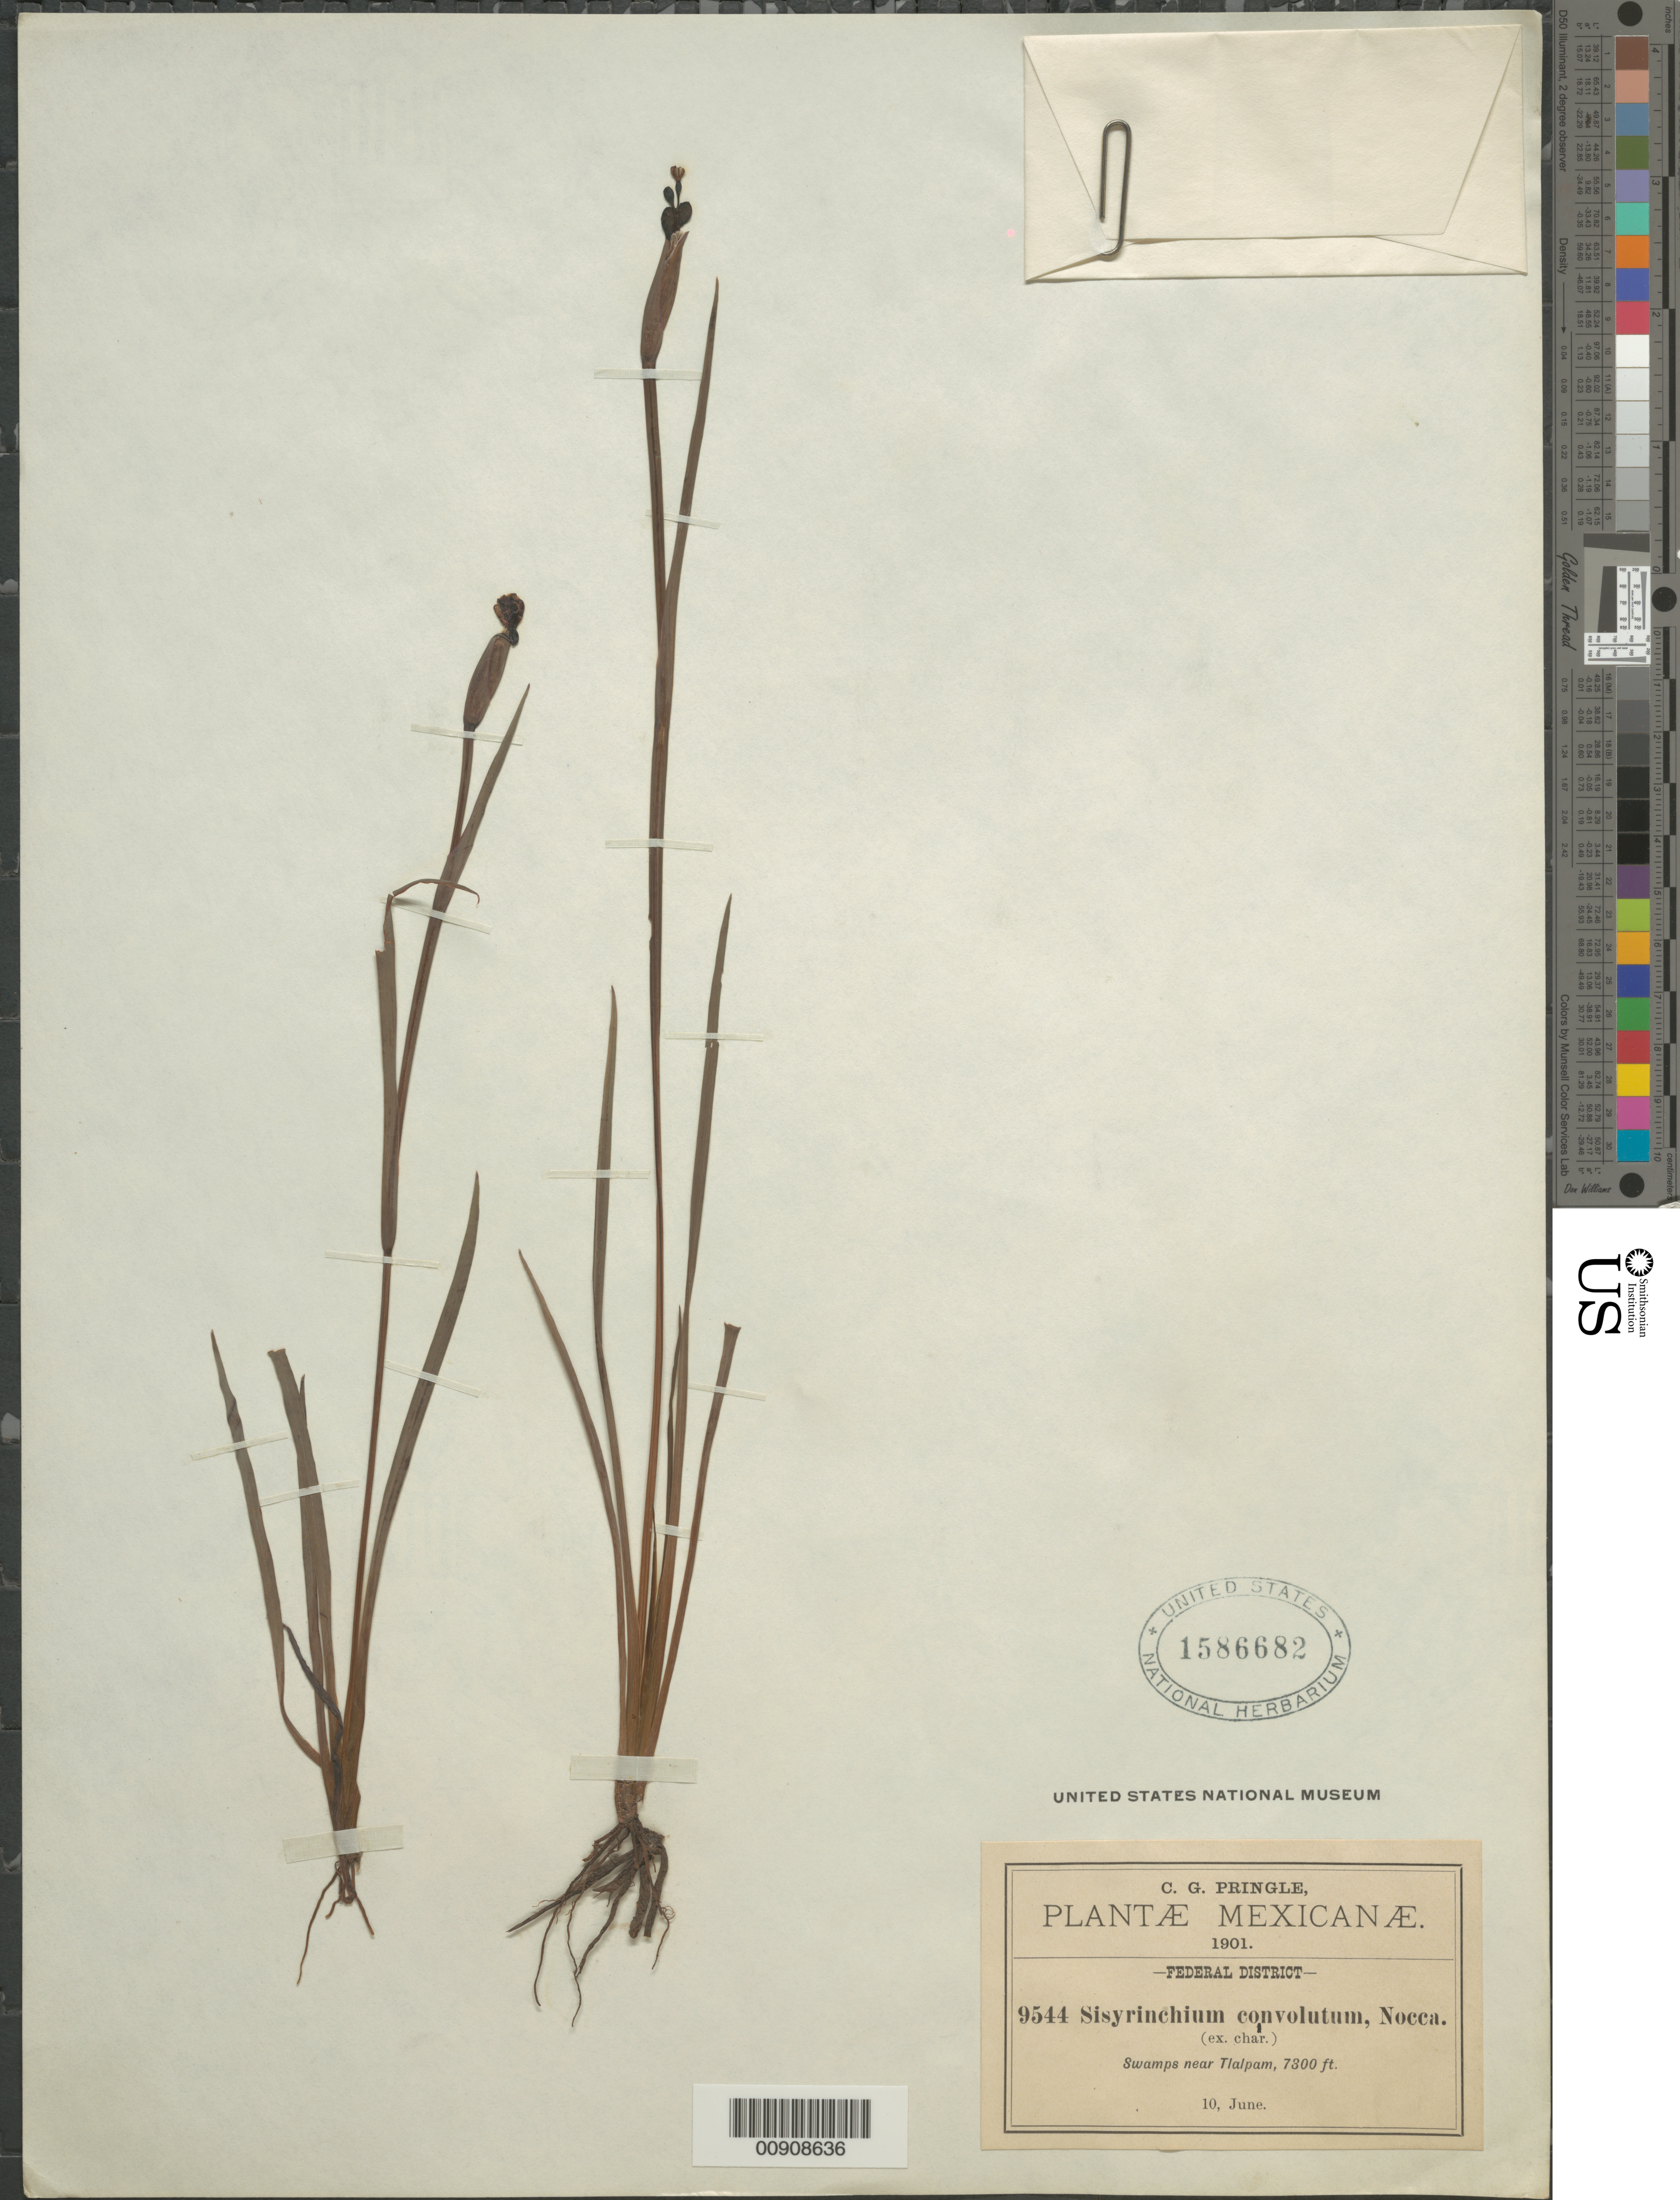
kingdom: Plantae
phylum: Tracheophyta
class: Liliopsida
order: Asparagales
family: Iridaceae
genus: Sisyrinchium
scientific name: Sisyrinchium convolutum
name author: Nocca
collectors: C. G. Pringle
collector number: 9544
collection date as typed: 10 Jun 1901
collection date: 1901-06-10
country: Mexico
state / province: Distrito Federal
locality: Near Tlalpam, Federal District.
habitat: Swamps.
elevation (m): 2225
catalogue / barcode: US 1586682